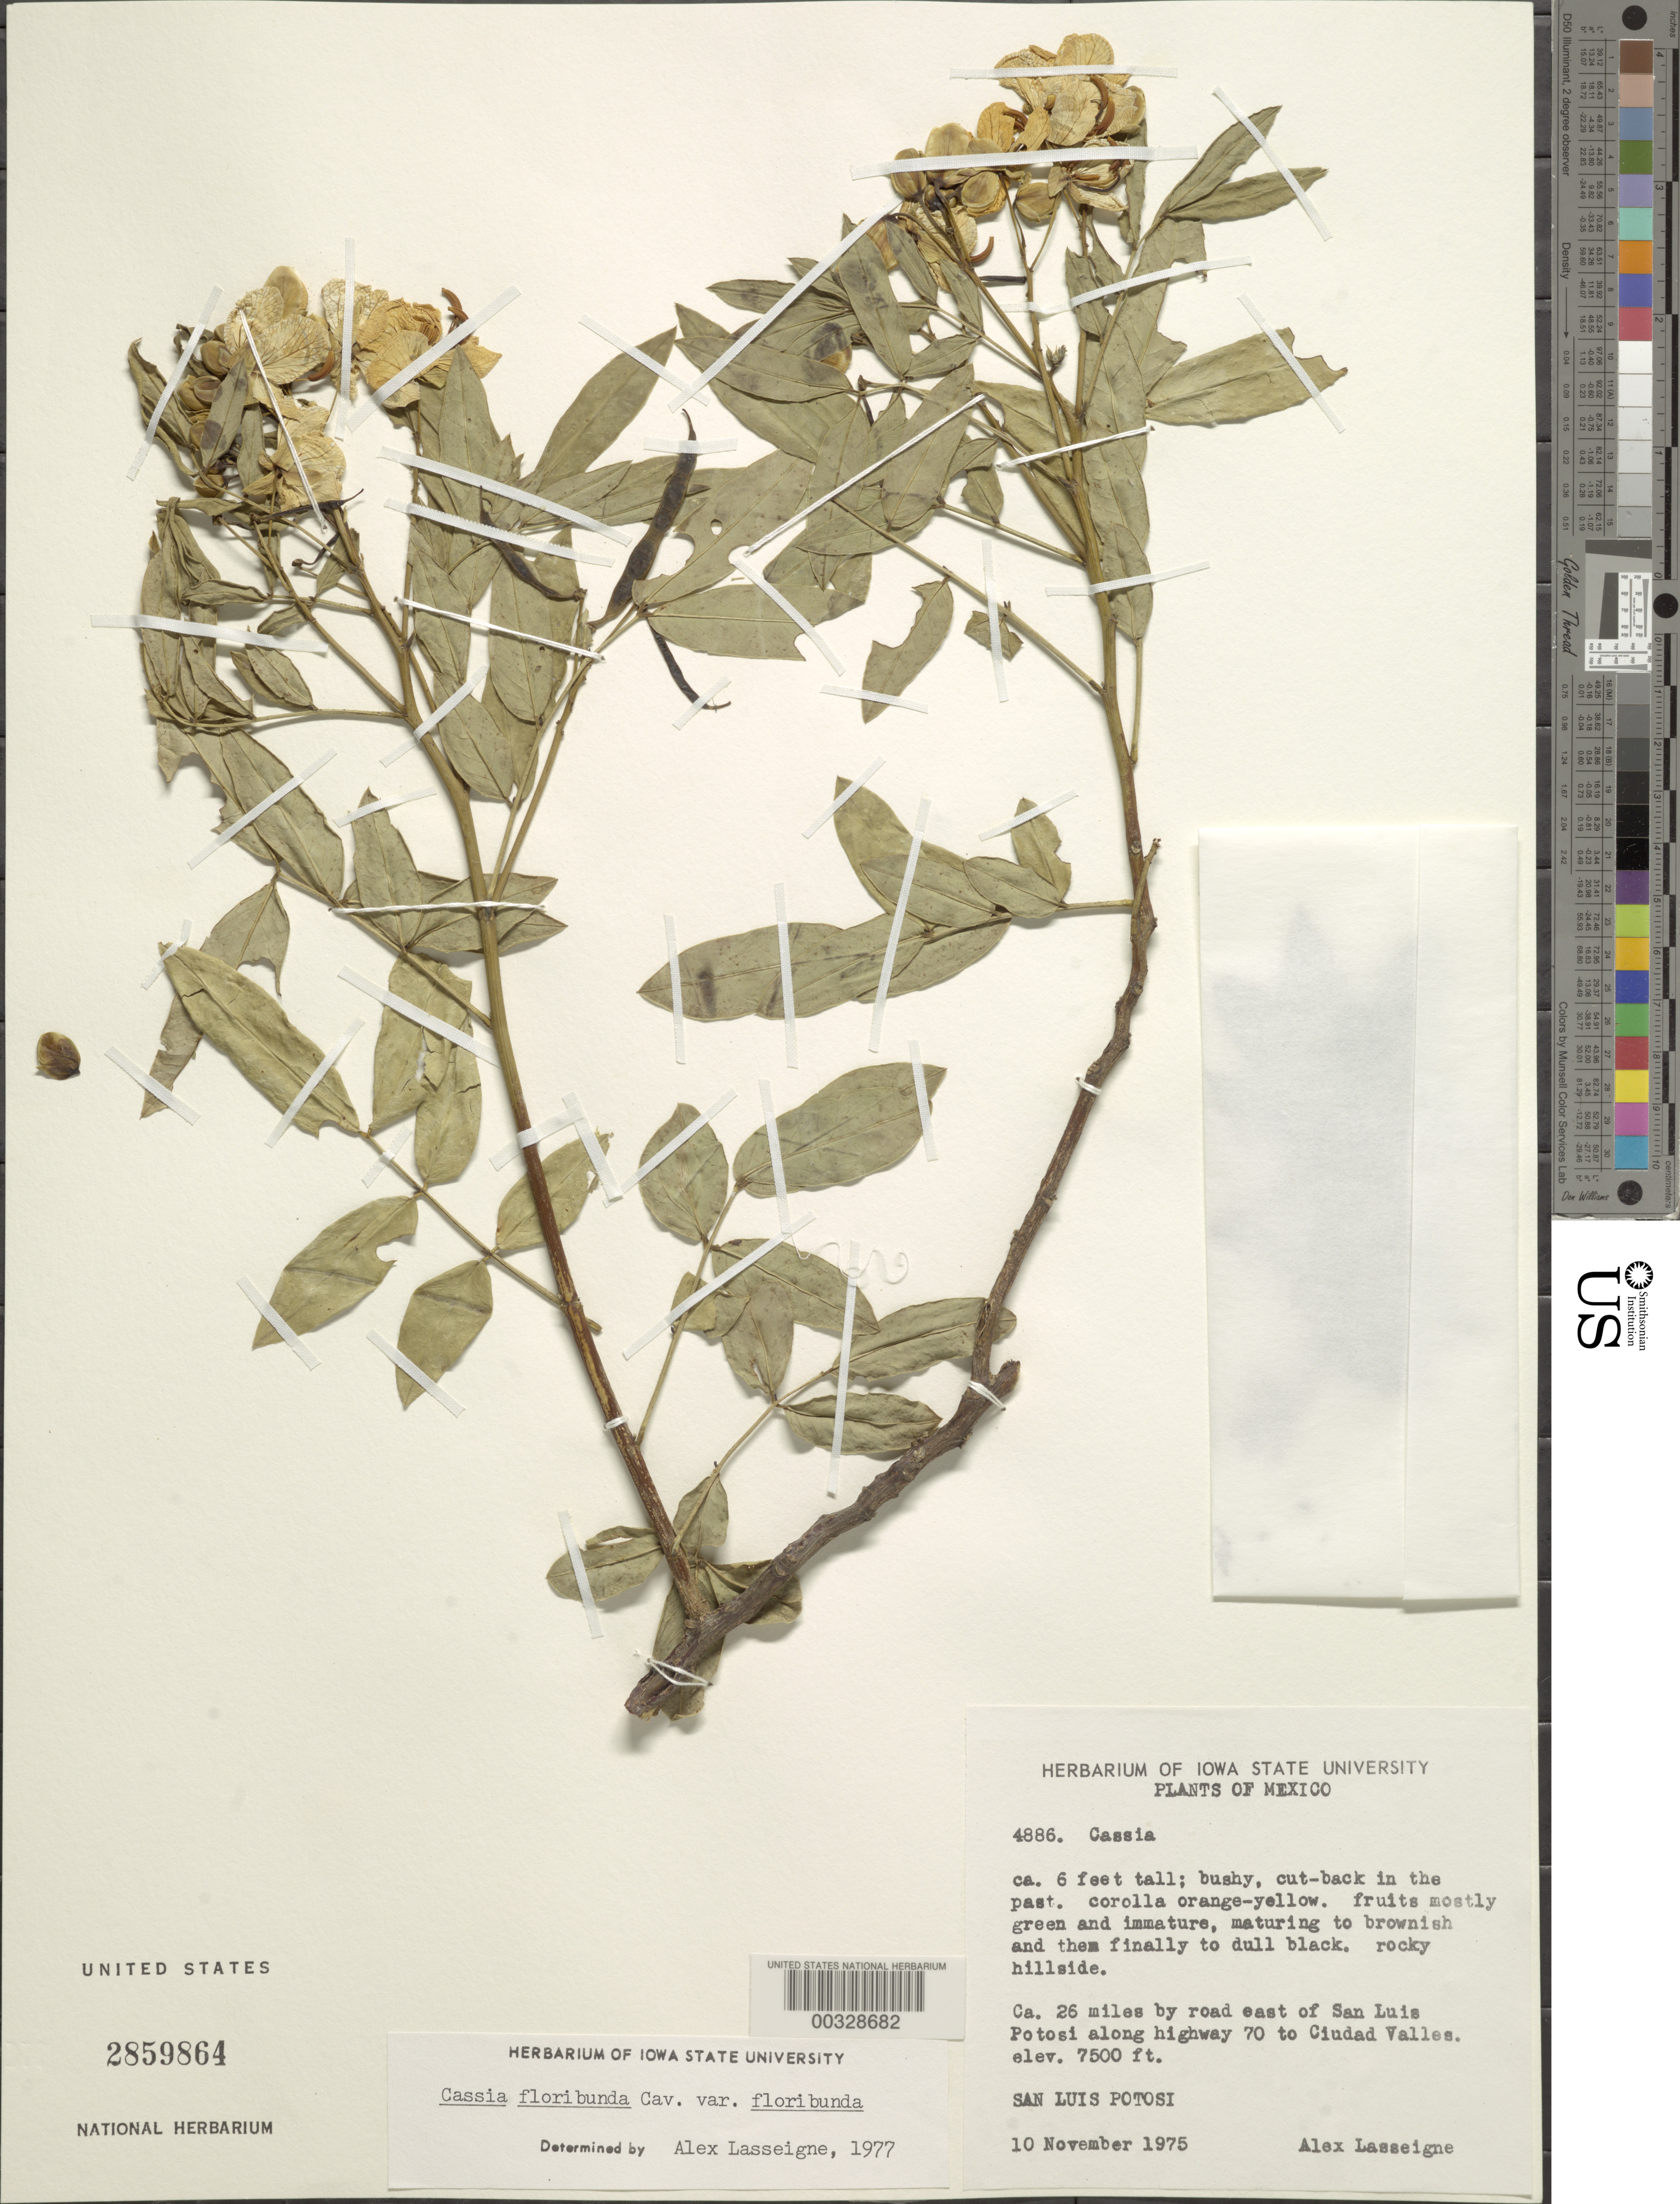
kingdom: Plantae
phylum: Tracheophyta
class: Magnoliopsida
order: Fabales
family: Fabaceae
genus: Senna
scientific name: Senna x floribunda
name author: (Cav.) H.S. Irwin & Barneby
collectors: A. Lasseigne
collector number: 4886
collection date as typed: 10 Nov 1975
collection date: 1975-11-10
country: Mexico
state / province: San Luis Potosí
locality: Ca 26 mi by road E of San Luis Potosi along highway 70 to Ciudad Valles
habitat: Rocky hillside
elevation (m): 2286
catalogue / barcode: US 2859864